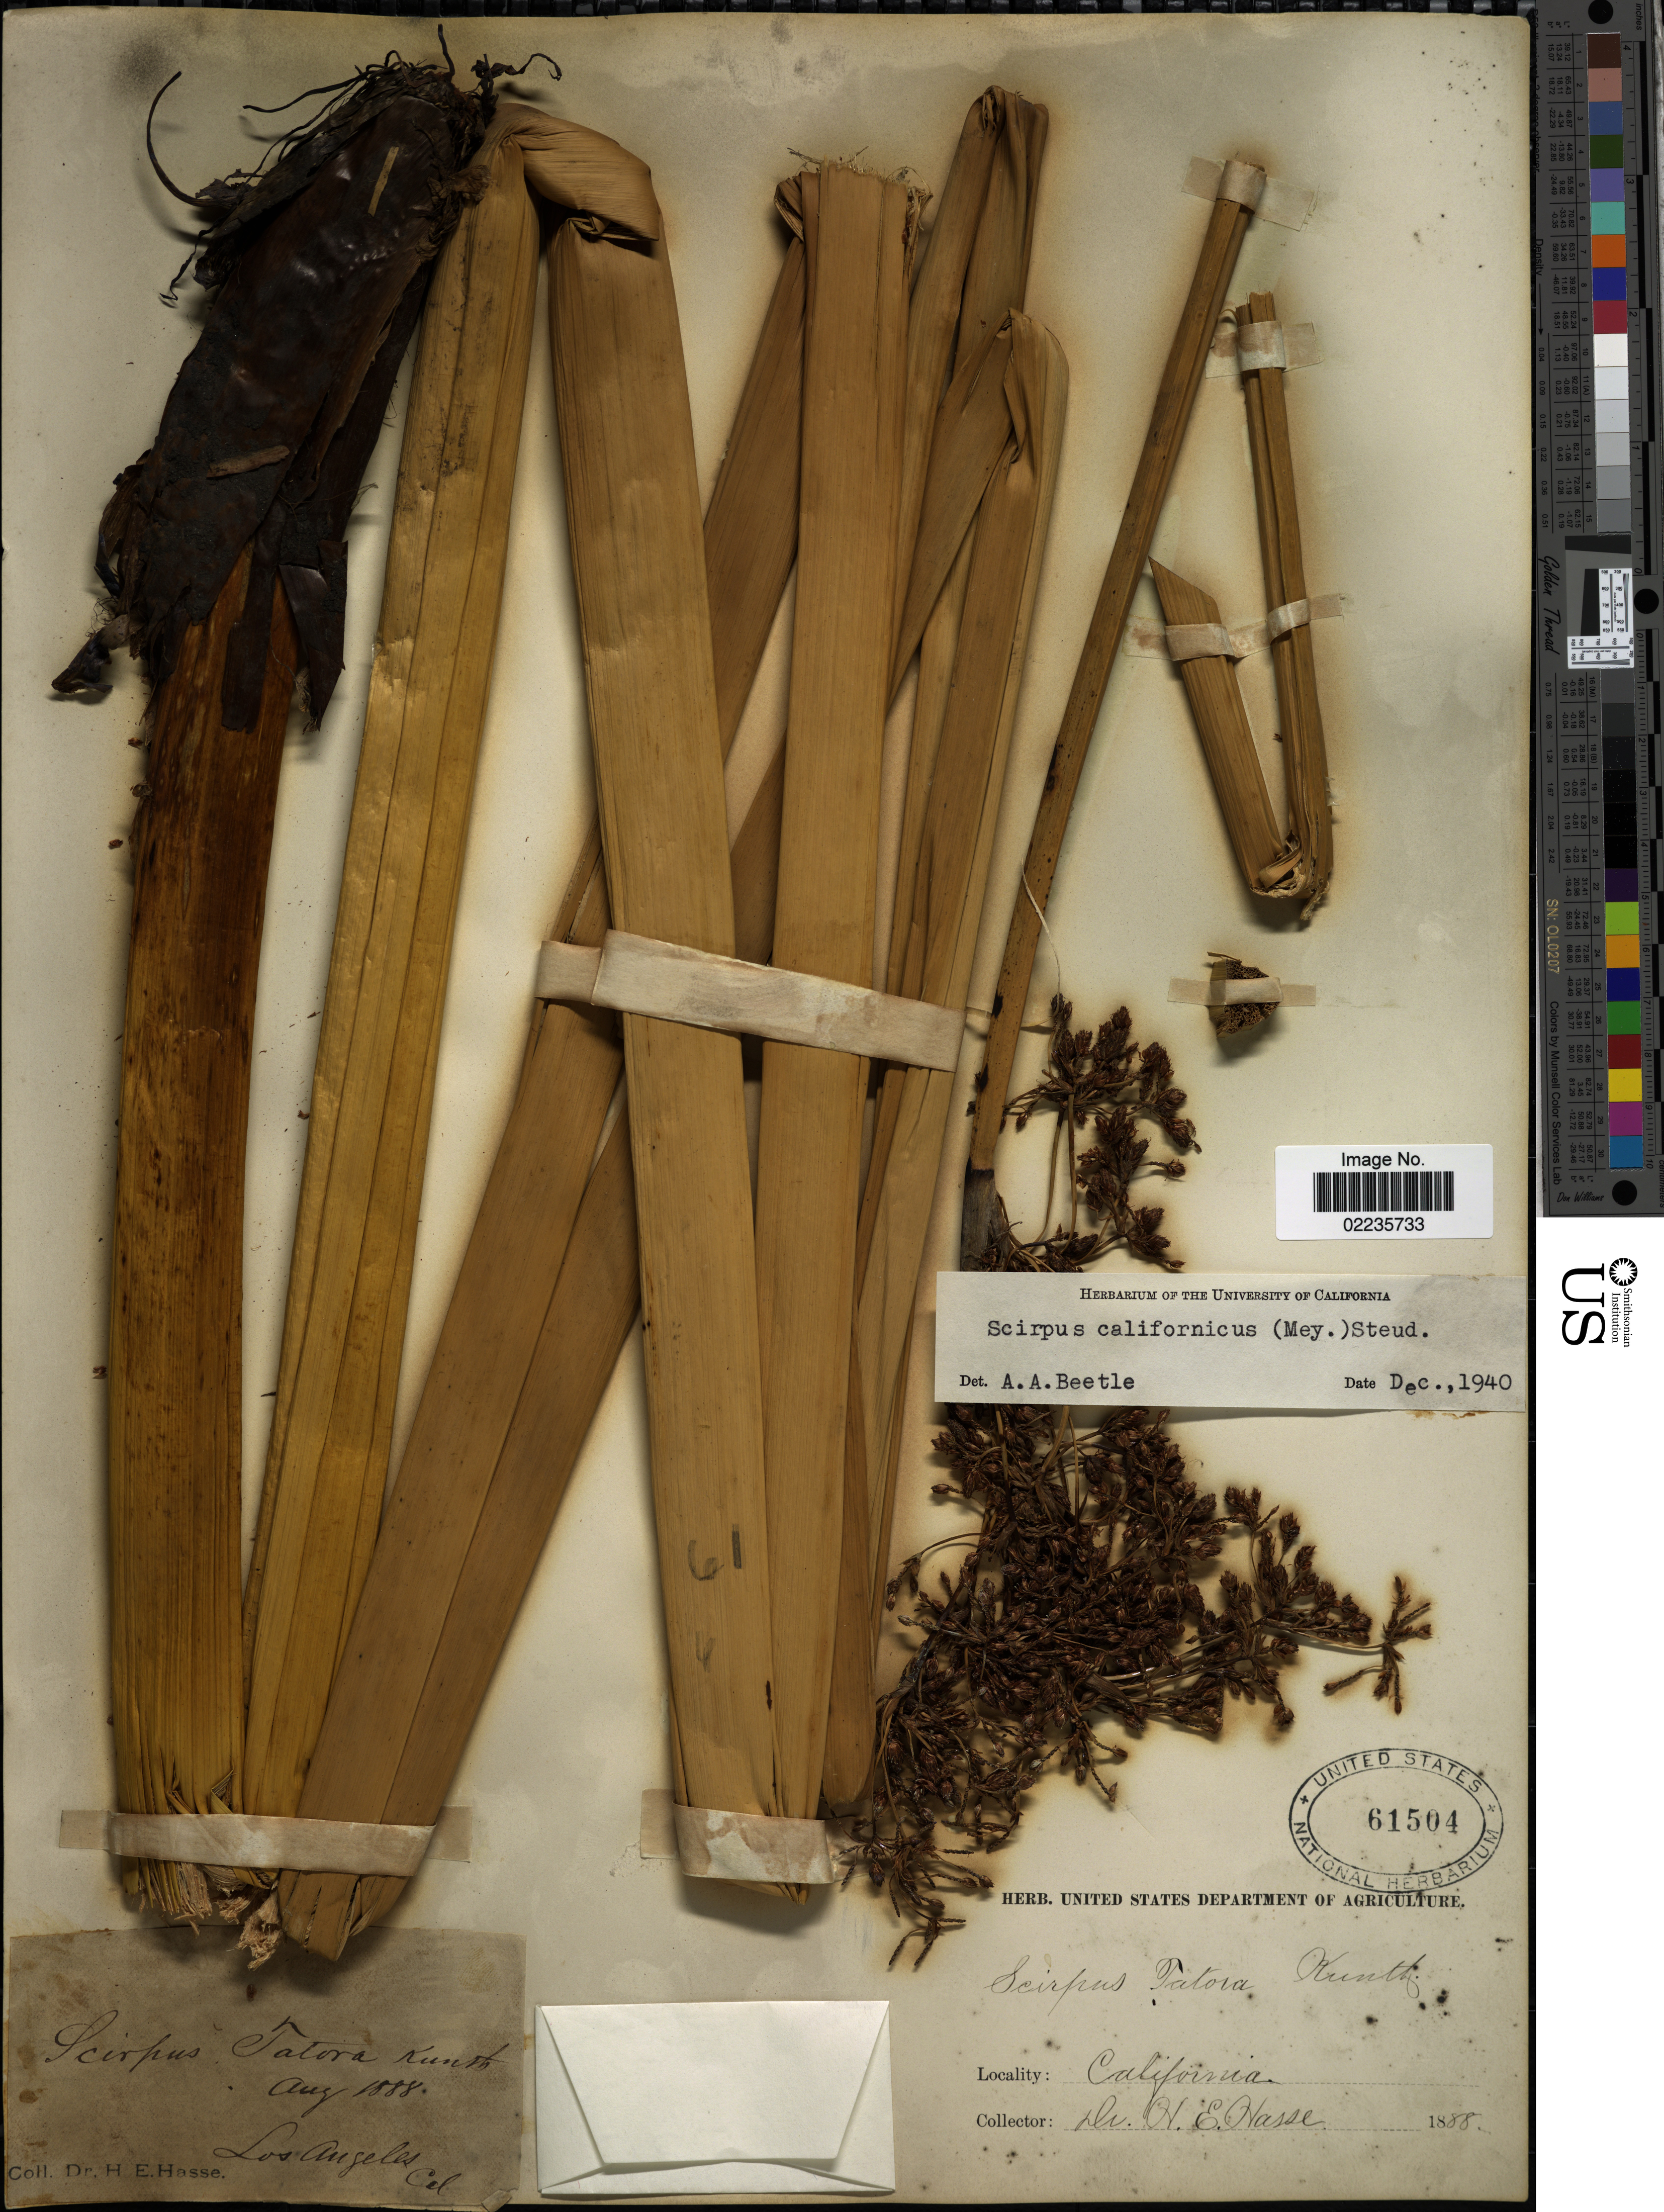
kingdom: Plantae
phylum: Tracheophyta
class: Liliopsida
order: Poales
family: Cyperaceae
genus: Schoenoplectus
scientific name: Schoenoplectus californicus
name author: (C.A. Mey.) Soják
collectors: H. E. Hasse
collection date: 1888-08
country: United States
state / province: California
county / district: Los Angeles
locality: Los Angeles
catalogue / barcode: US 61504